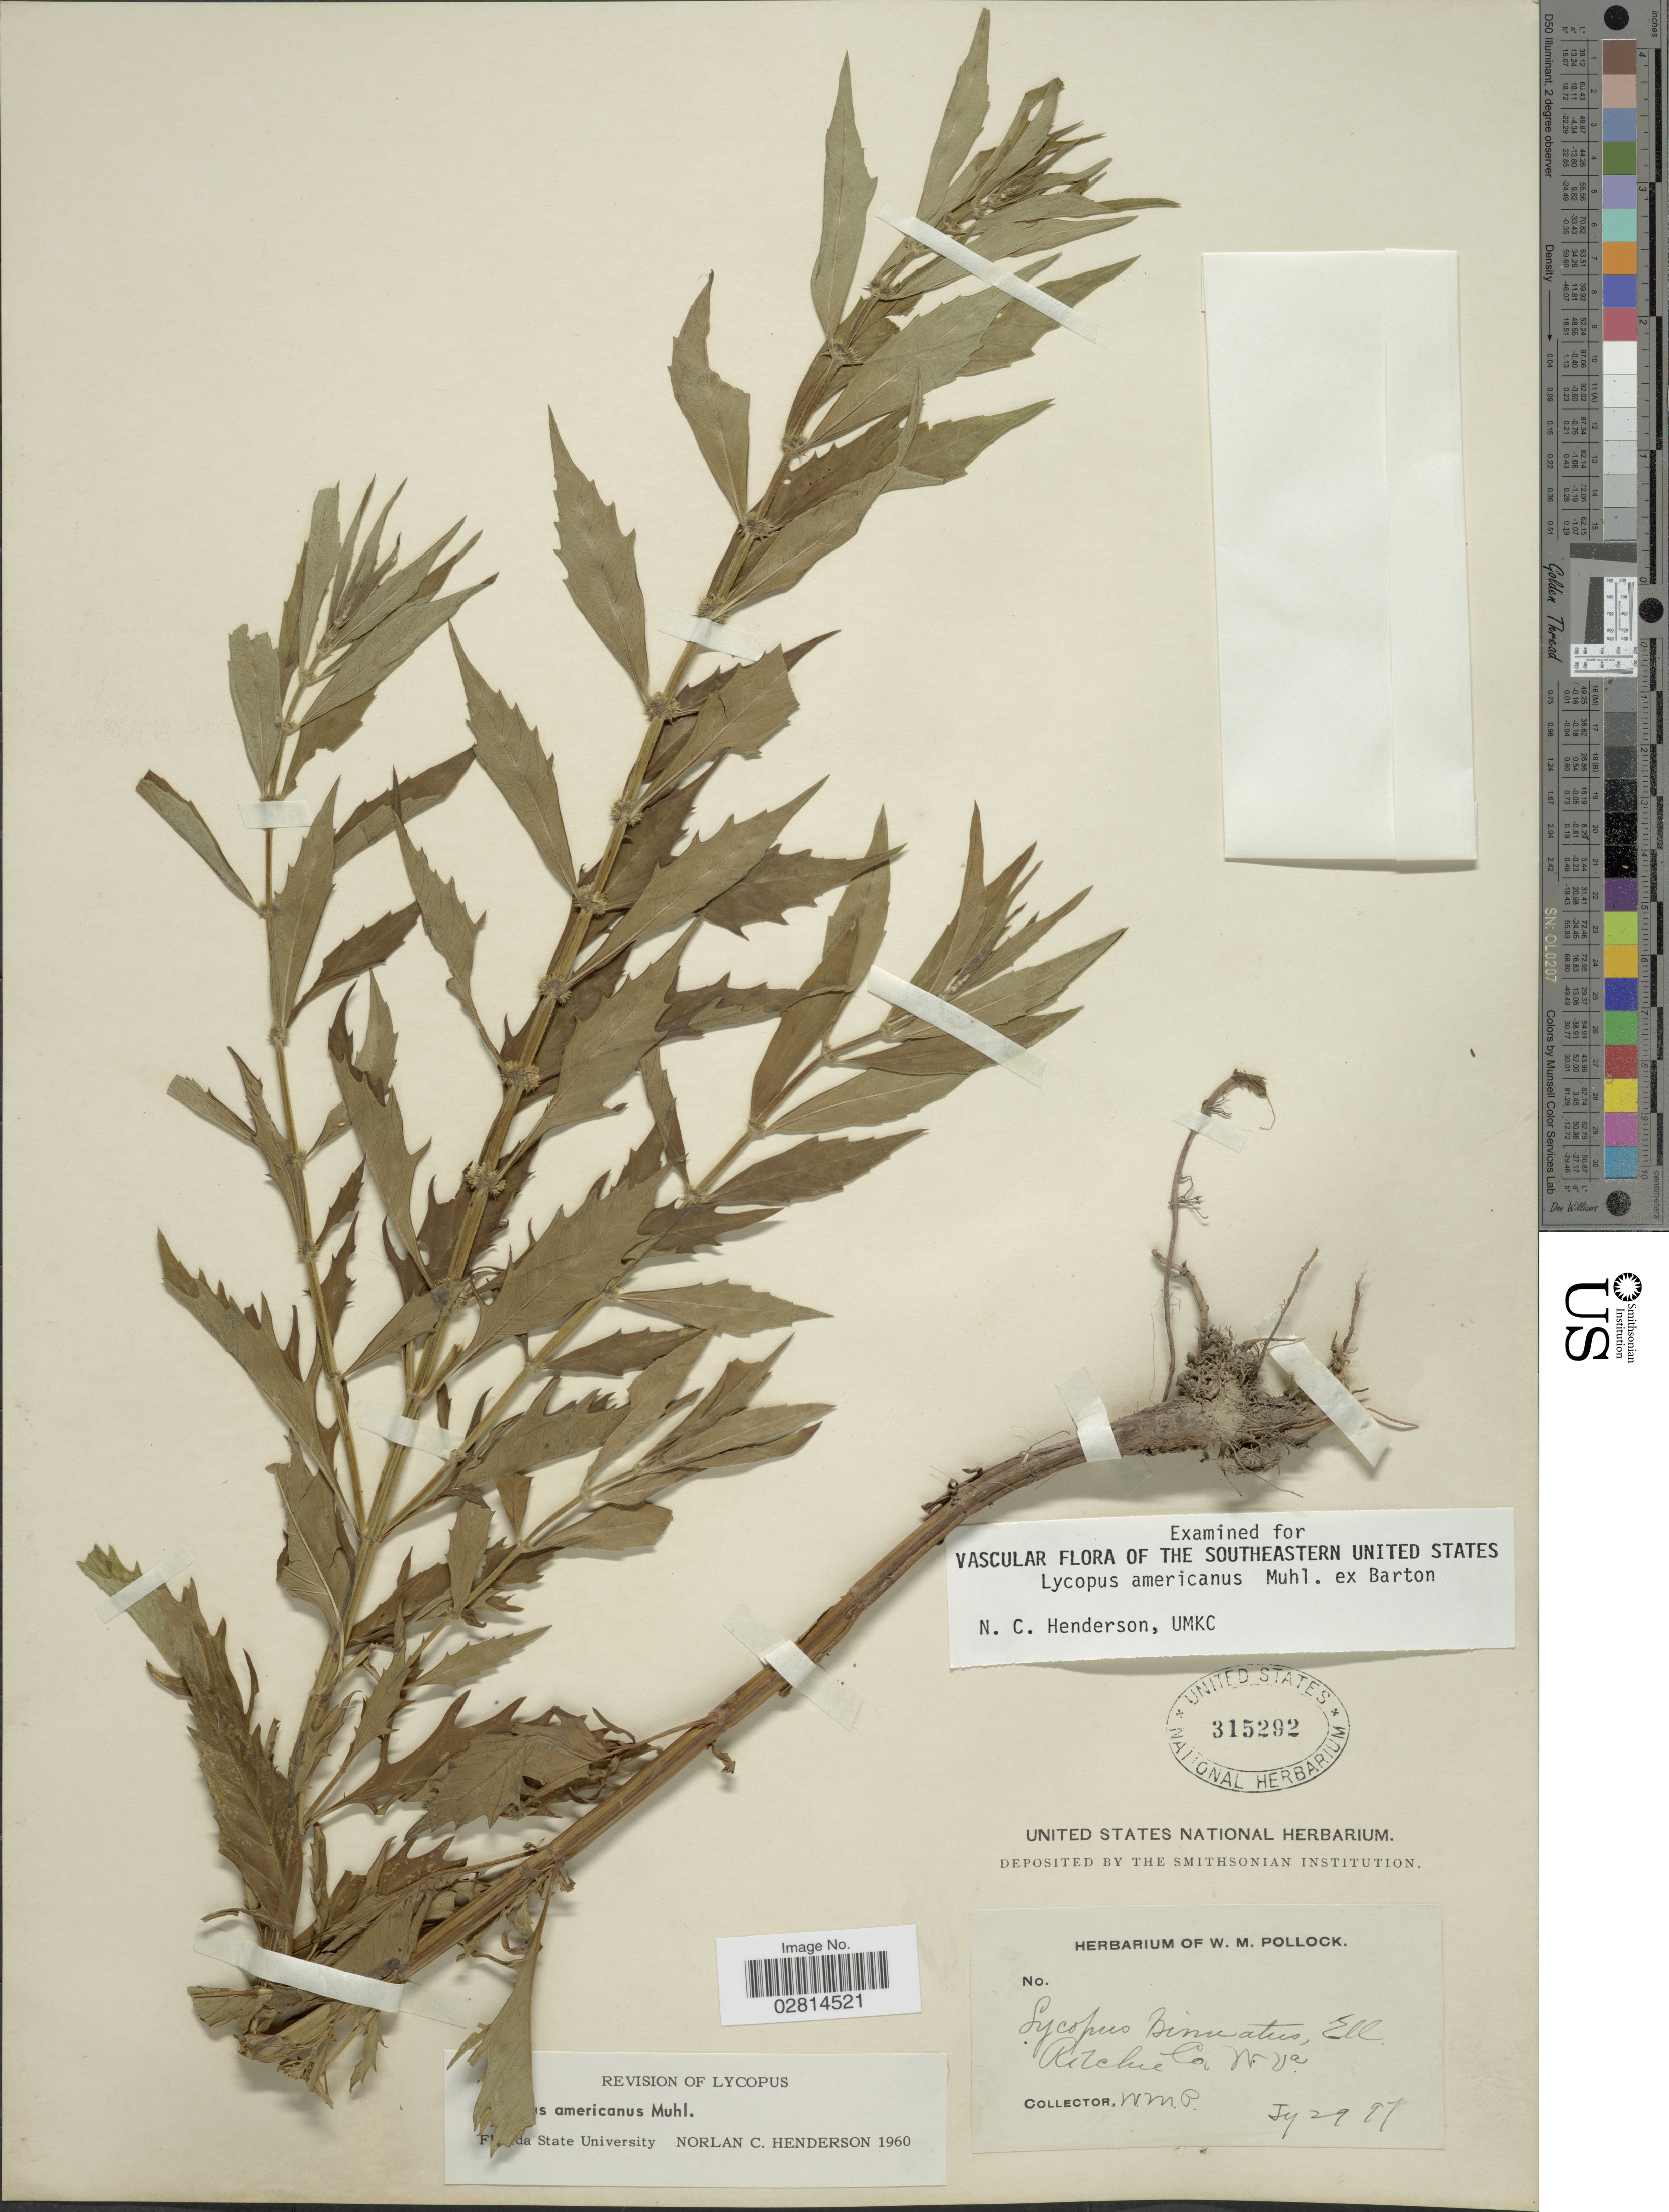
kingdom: Plantae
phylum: Tracheophyta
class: Magnoliopsida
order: Lamiales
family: Lamiaceae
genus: Lycopus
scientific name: Lycopus americanus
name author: Muhl. ex W.P.C. Barton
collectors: W. M. Pollock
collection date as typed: Transcribed d/m/y: 29/7/97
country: United States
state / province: West Virginia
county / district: Ritchie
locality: Ritchie Co.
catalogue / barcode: US 315292